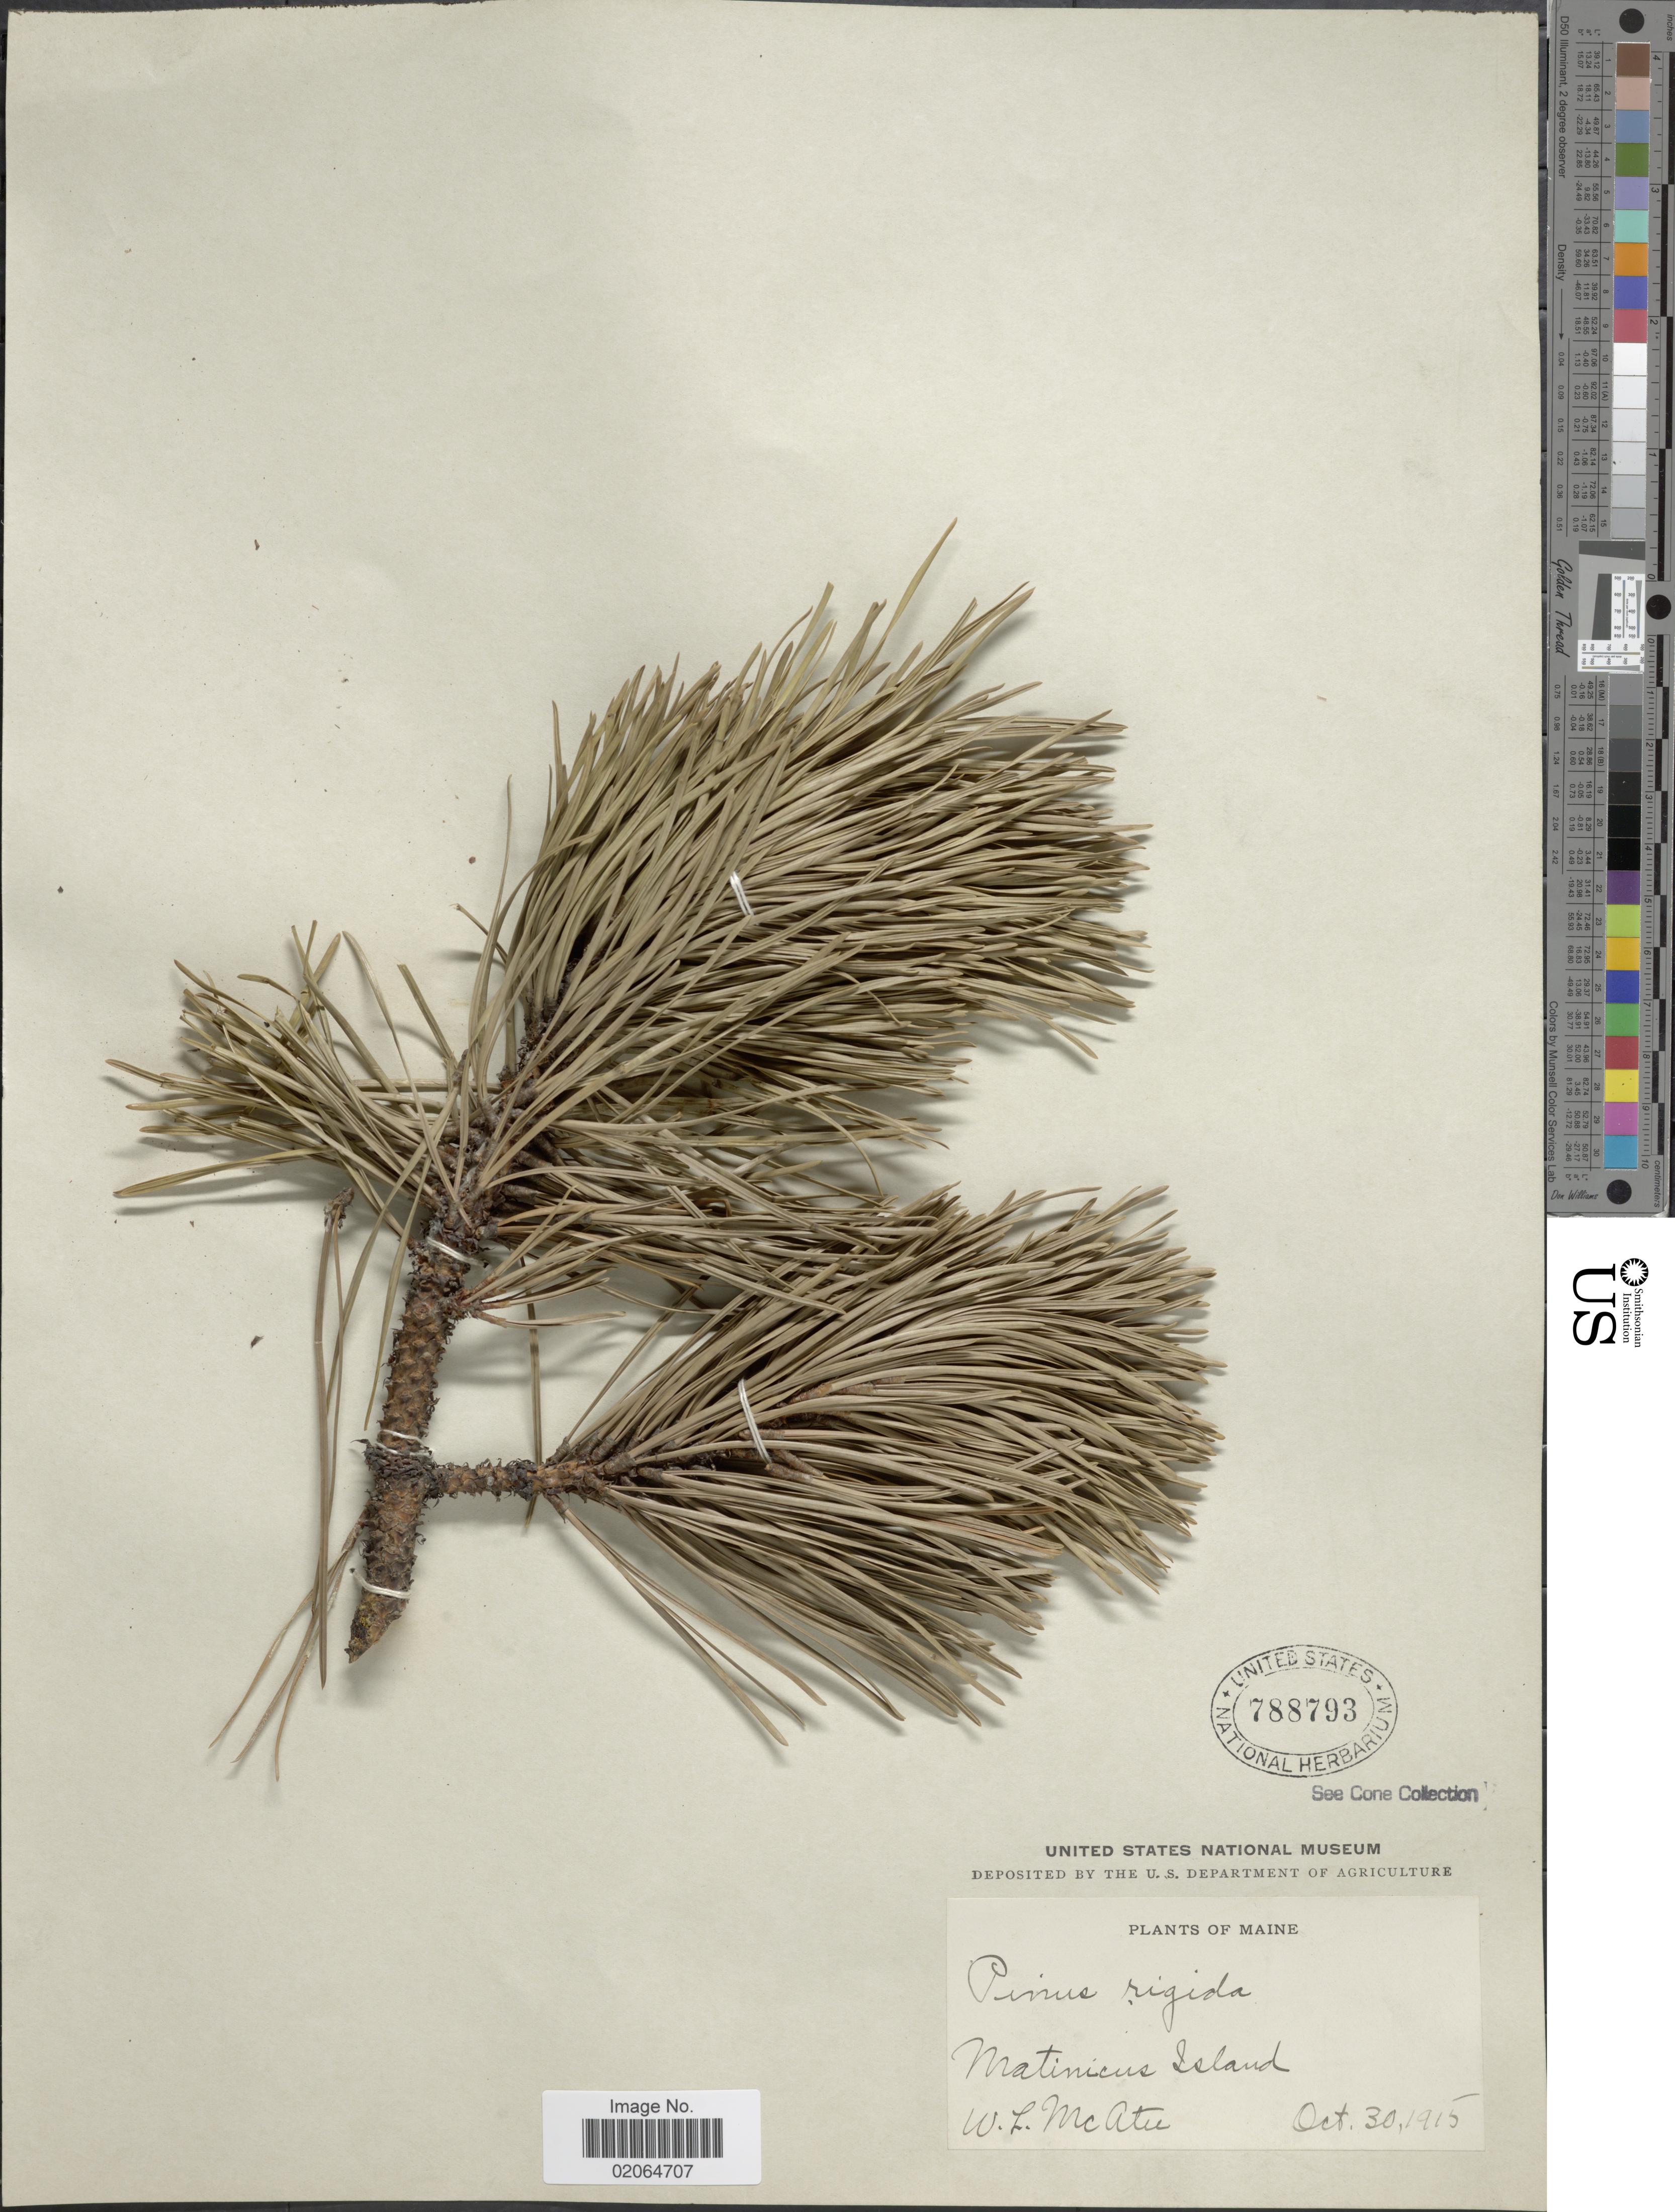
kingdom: Plantae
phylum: Tracheophyta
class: Pinopsida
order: Pinales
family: Pinaceae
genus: Pinus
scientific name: Pinus rigida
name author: Mill.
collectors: W. McAtee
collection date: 1915-10-30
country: United States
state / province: Maine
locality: Matinicus Island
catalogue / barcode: US 788793